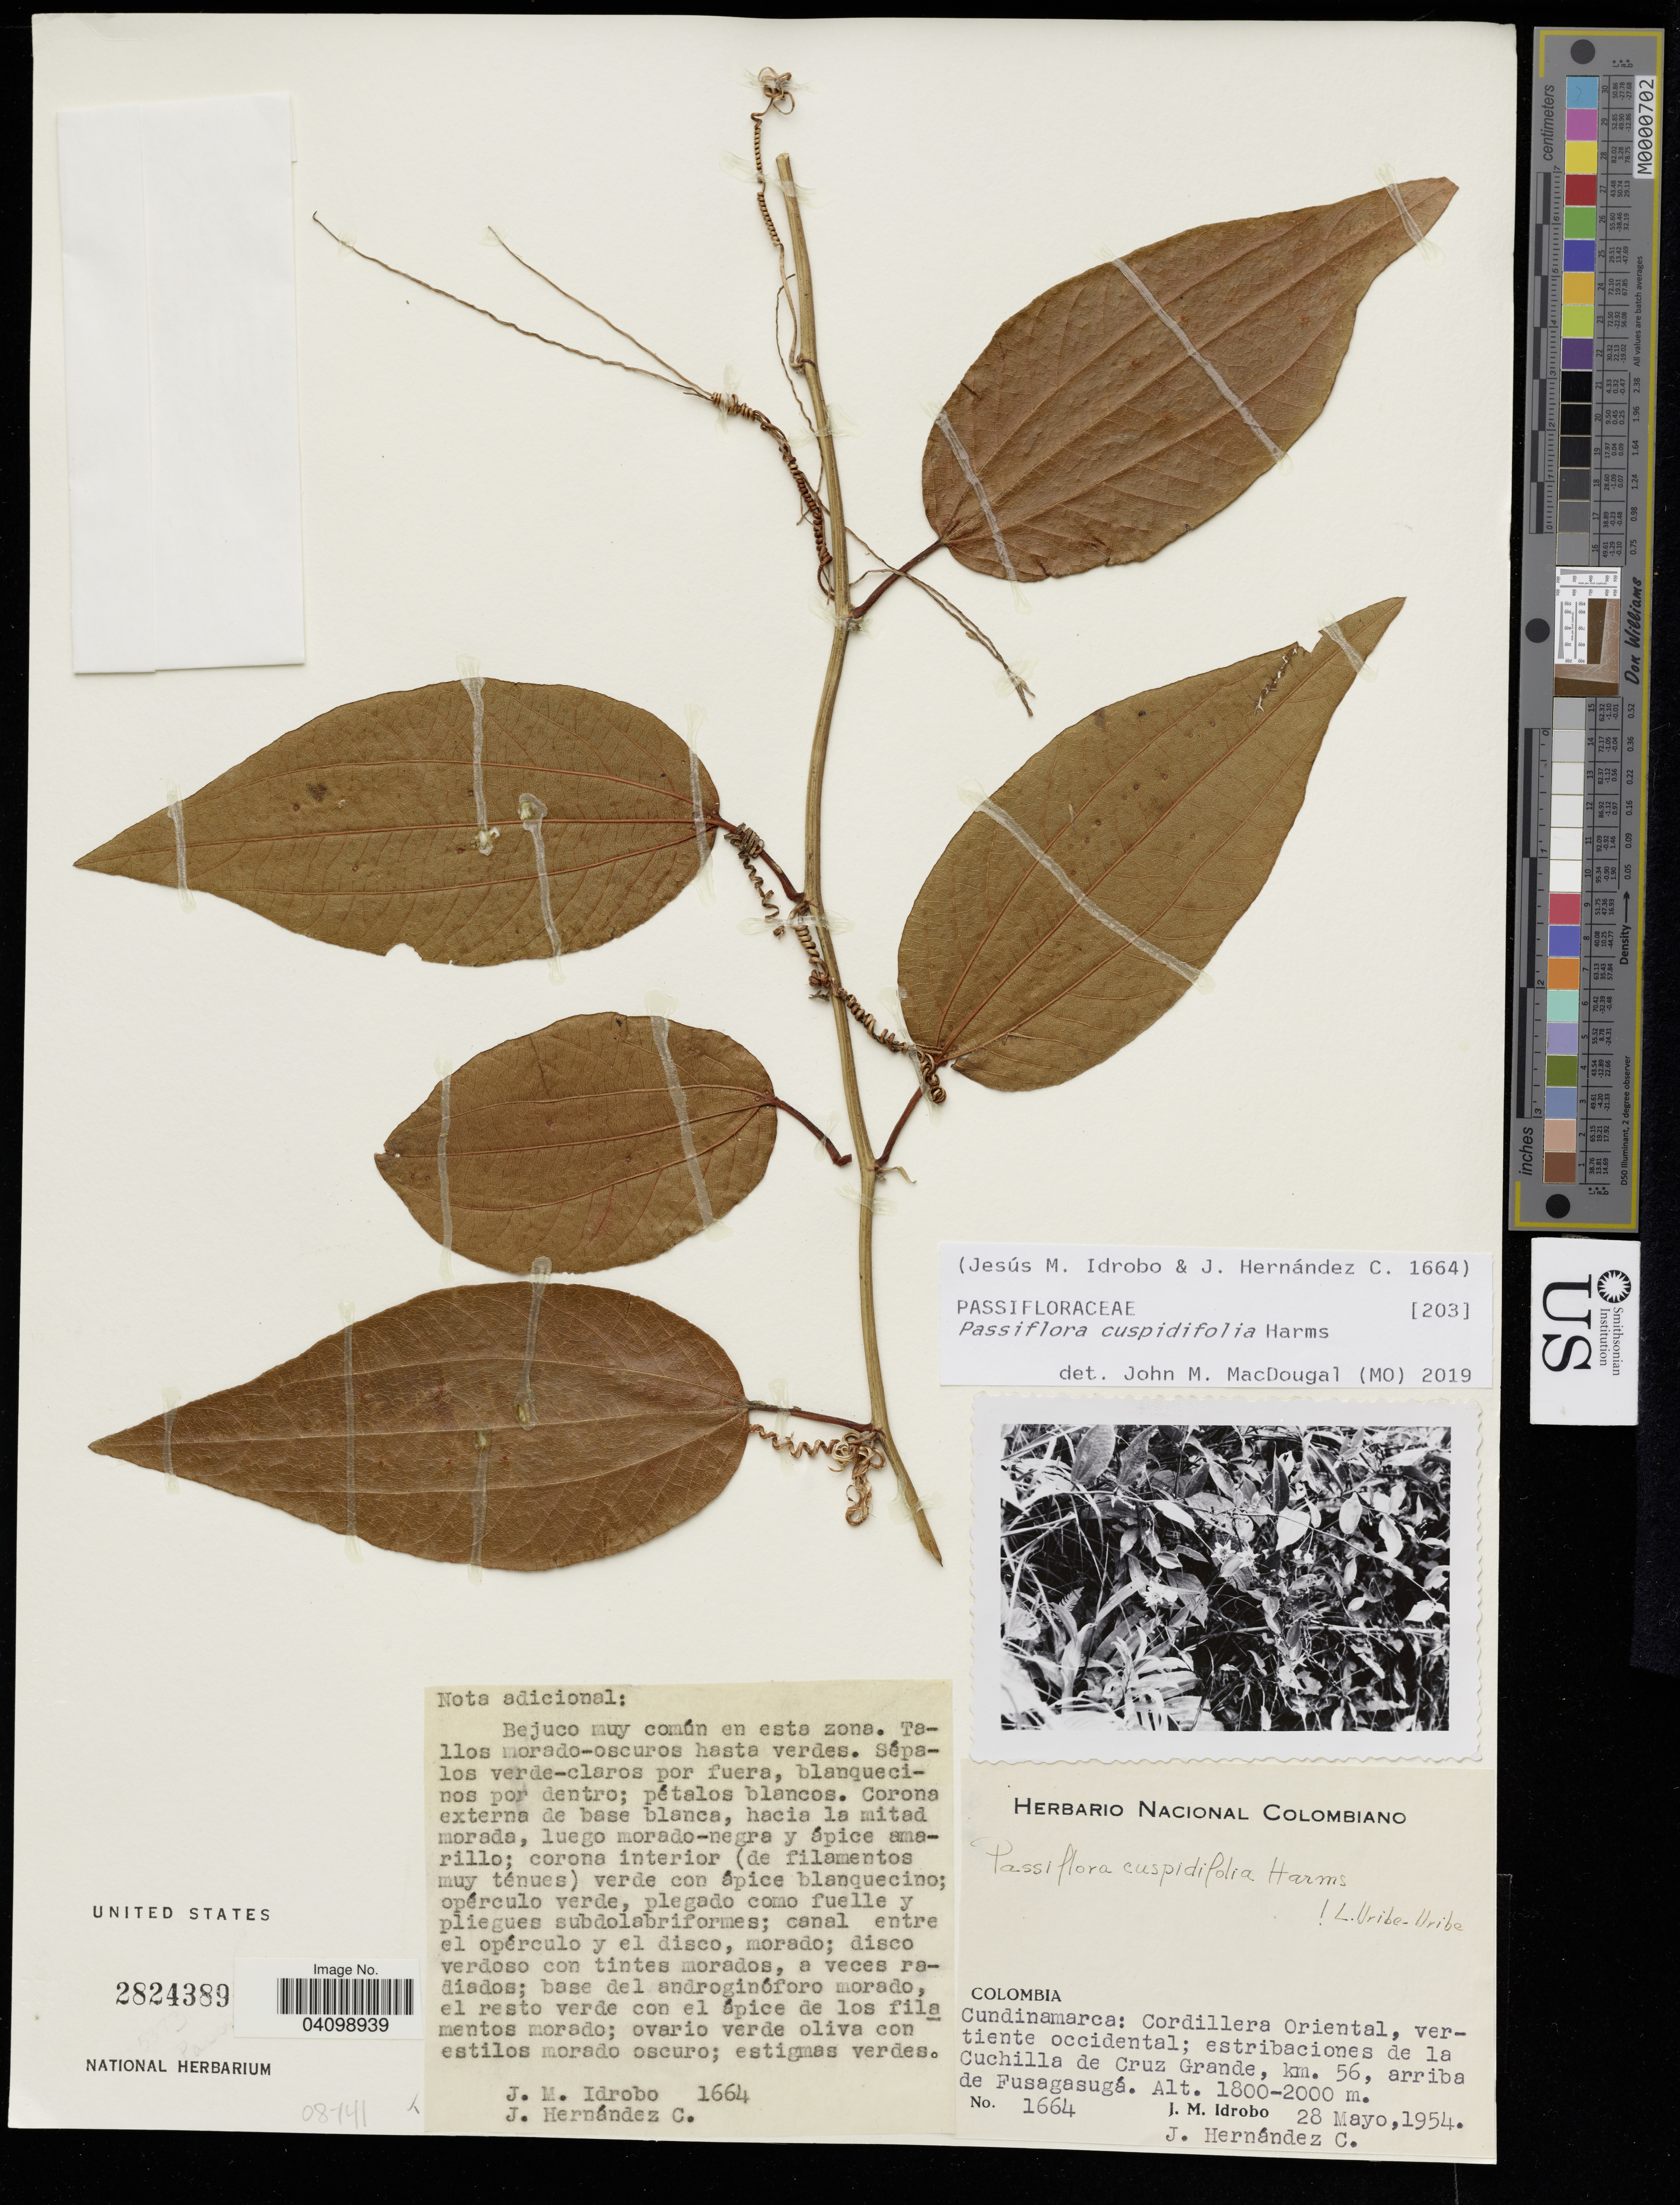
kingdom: Plantae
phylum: Tracheophyta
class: Magnoliopsida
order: Malpighiales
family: Passifloraceae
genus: Passiflora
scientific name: Passiflora cuspidifolia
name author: Harms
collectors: J. Idrobo & J. Hernandez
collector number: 1664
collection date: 1954-05-28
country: Colombia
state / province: Cundinamarca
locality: Cordillera Oriental, vertiente occidental; estribaciones de la Cuchilla de Cruz Grande, km. 56, arriba de Fusagasugá.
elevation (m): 1800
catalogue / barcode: US 2824389